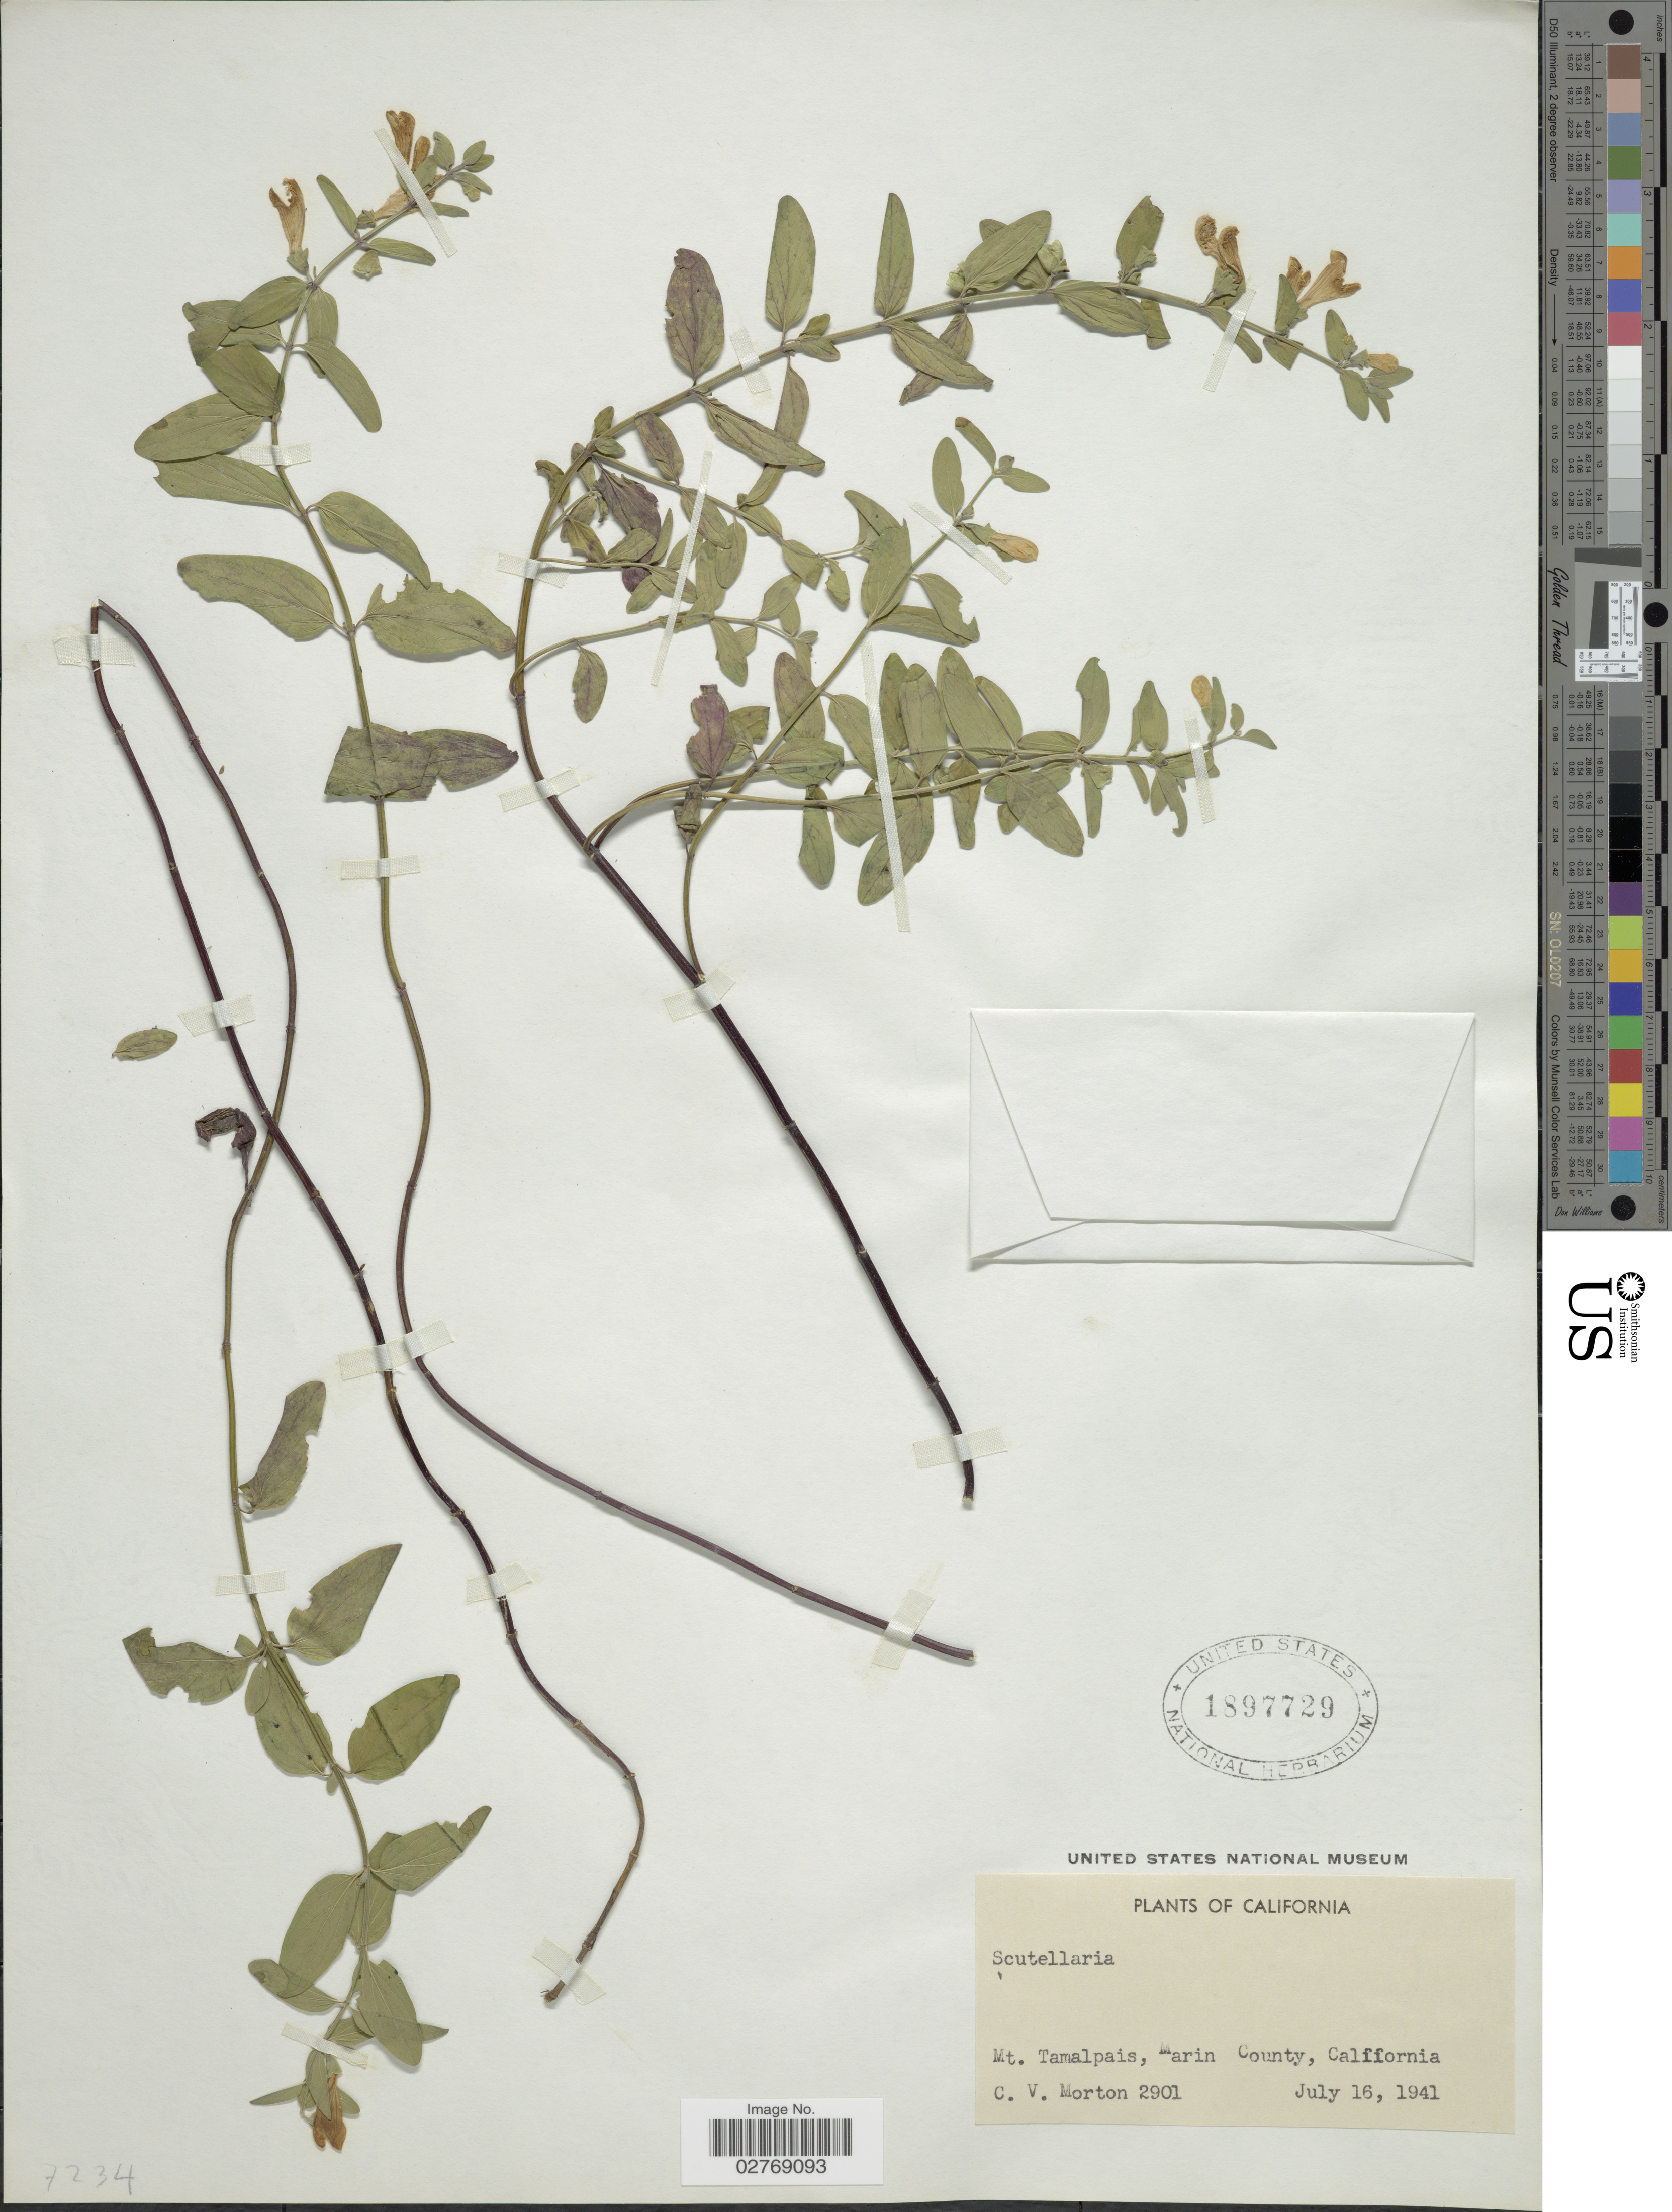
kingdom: Plantae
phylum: Tracheophyta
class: Magnoliopsida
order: Lamiales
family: Lamiaceae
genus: Scutellaria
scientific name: Scutellaria sp.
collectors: C. V. Morton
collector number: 2901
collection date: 1941-07-16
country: United States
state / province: California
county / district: Marin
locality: Mt. Tamalpais, Marin County.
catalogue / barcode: US 1897729